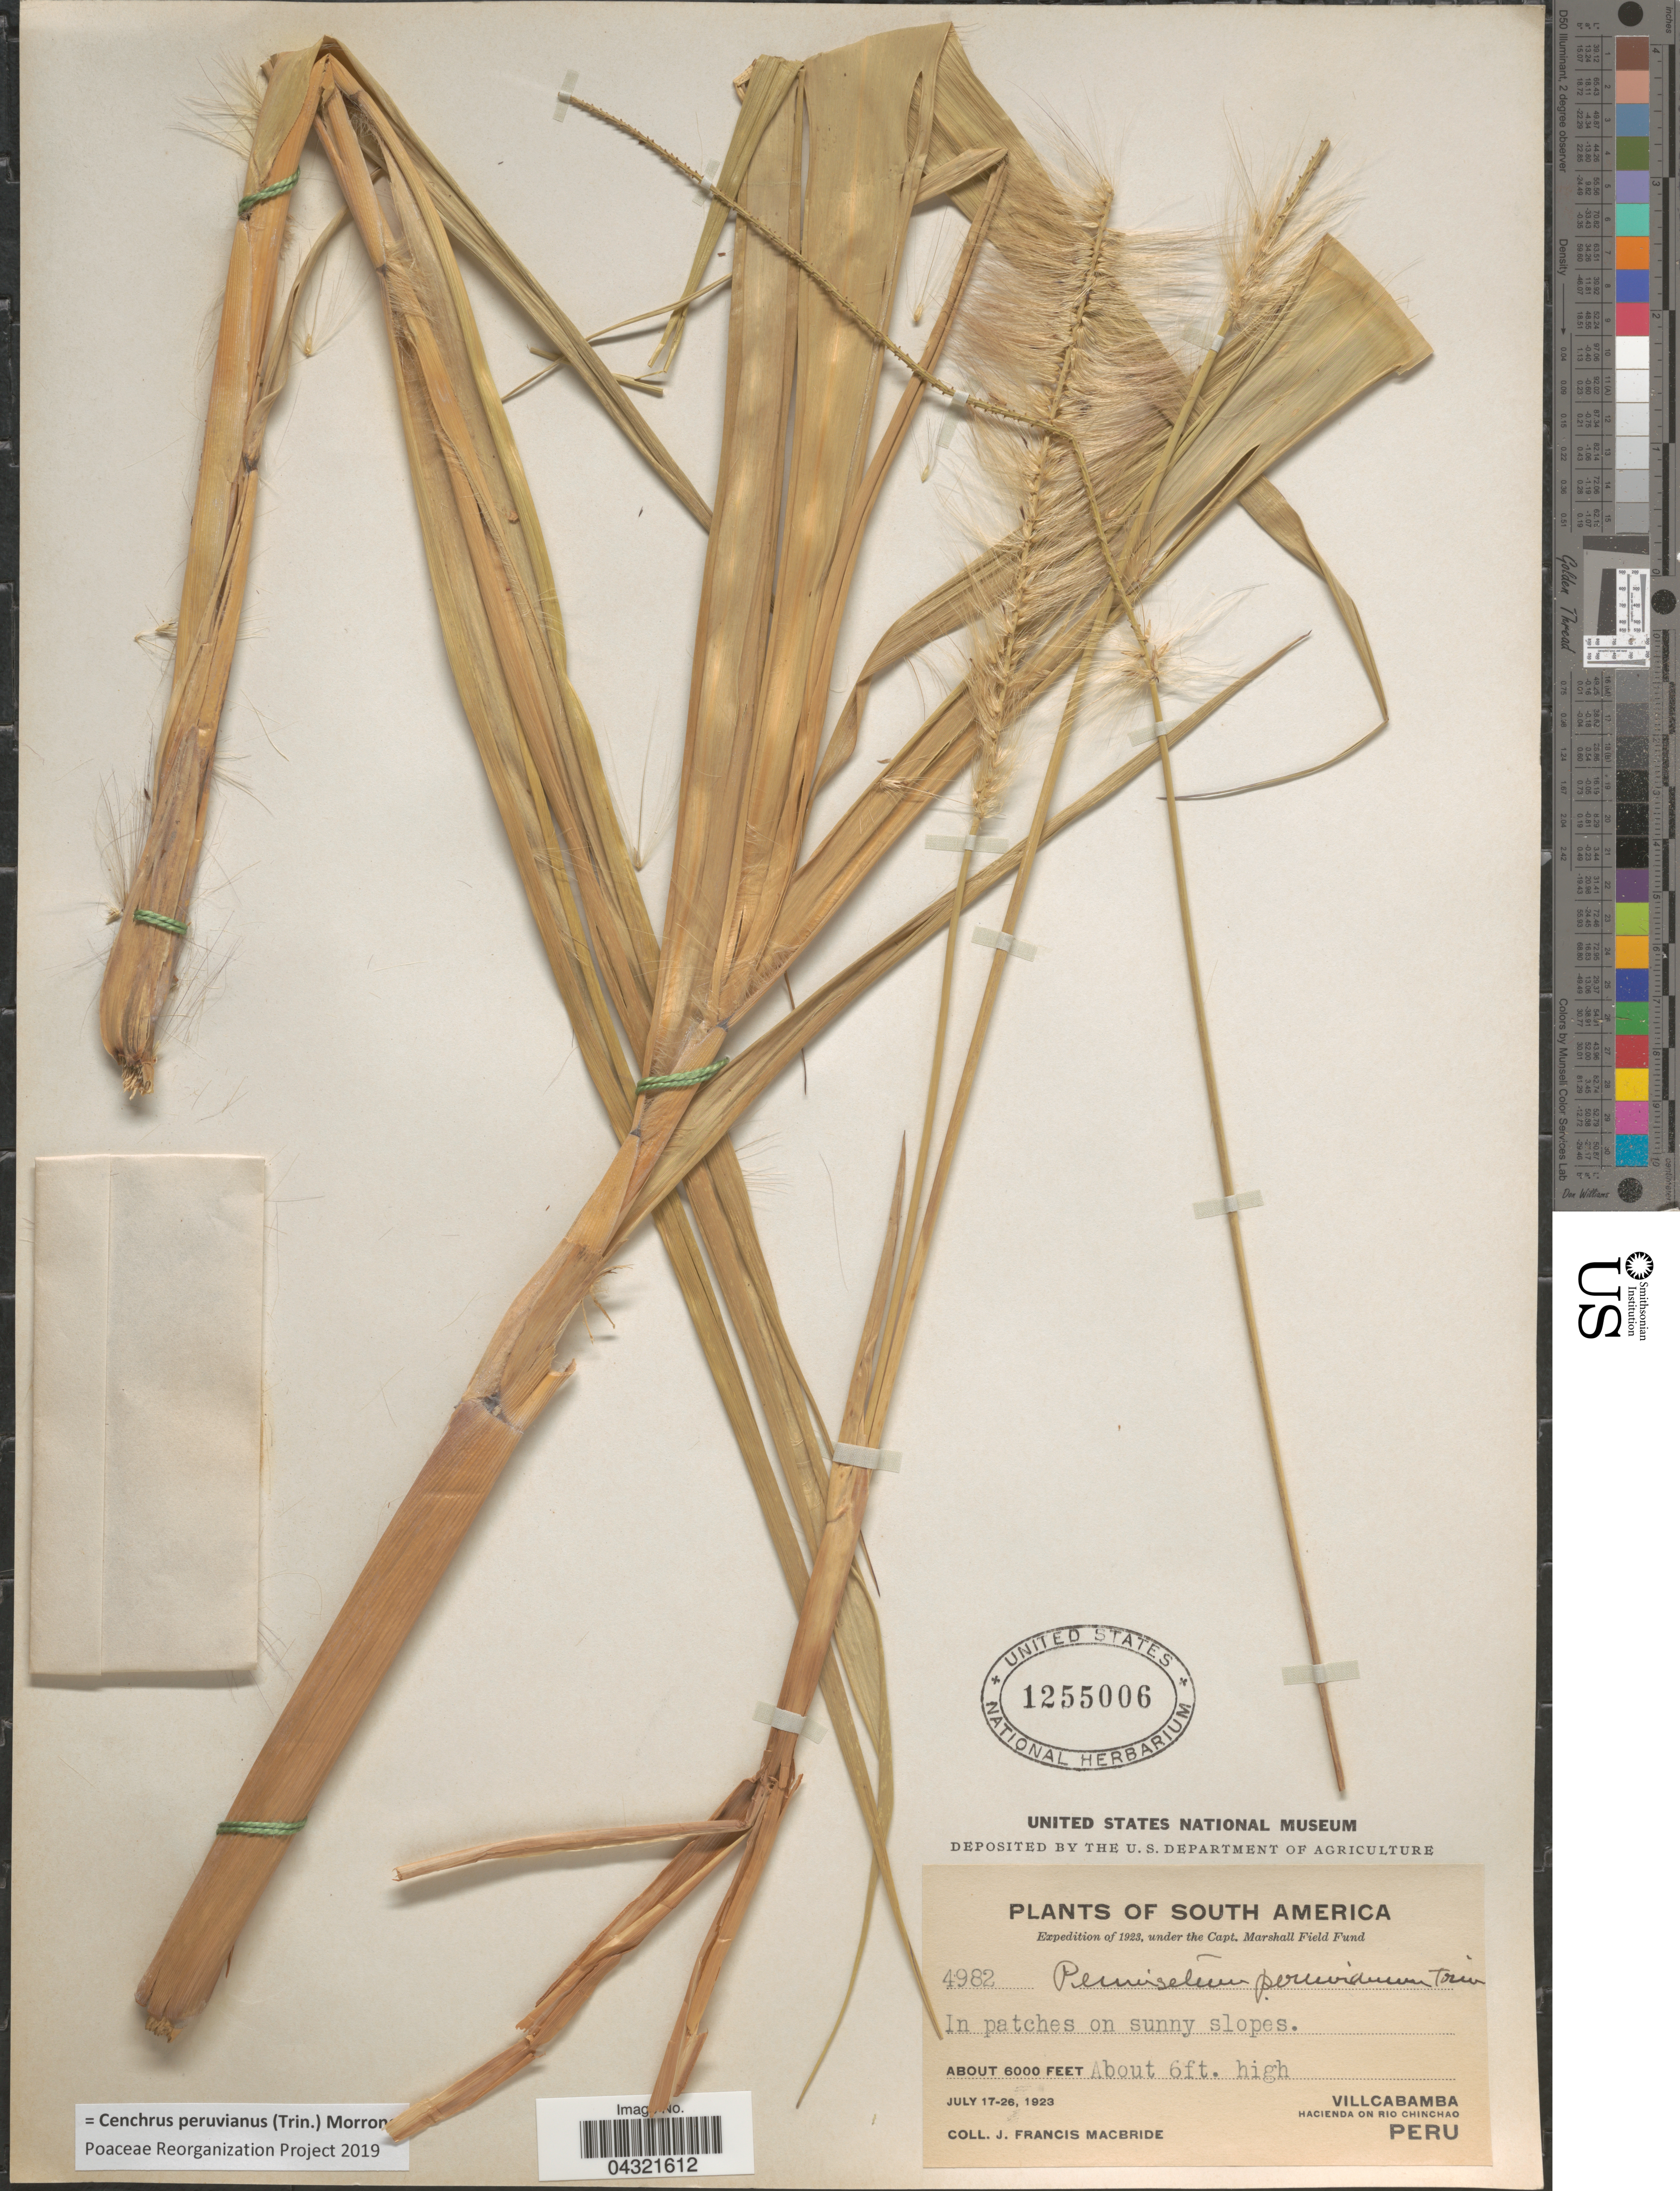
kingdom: Plantae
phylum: Tracheophyta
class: Liliopsida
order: Poales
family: Poaceae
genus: Cenchrus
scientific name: Cenchrus peruvianus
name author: (Trin.) Morrone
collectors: J. F. Macbride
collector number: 4982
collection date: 1923-07-17/1923-07-26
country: Peru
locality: Expedition of 1923. In patches on sunny slopes. Villcabamba. Hacienda on Rio Chinchao.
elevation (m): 1829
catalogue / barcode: US 1255006